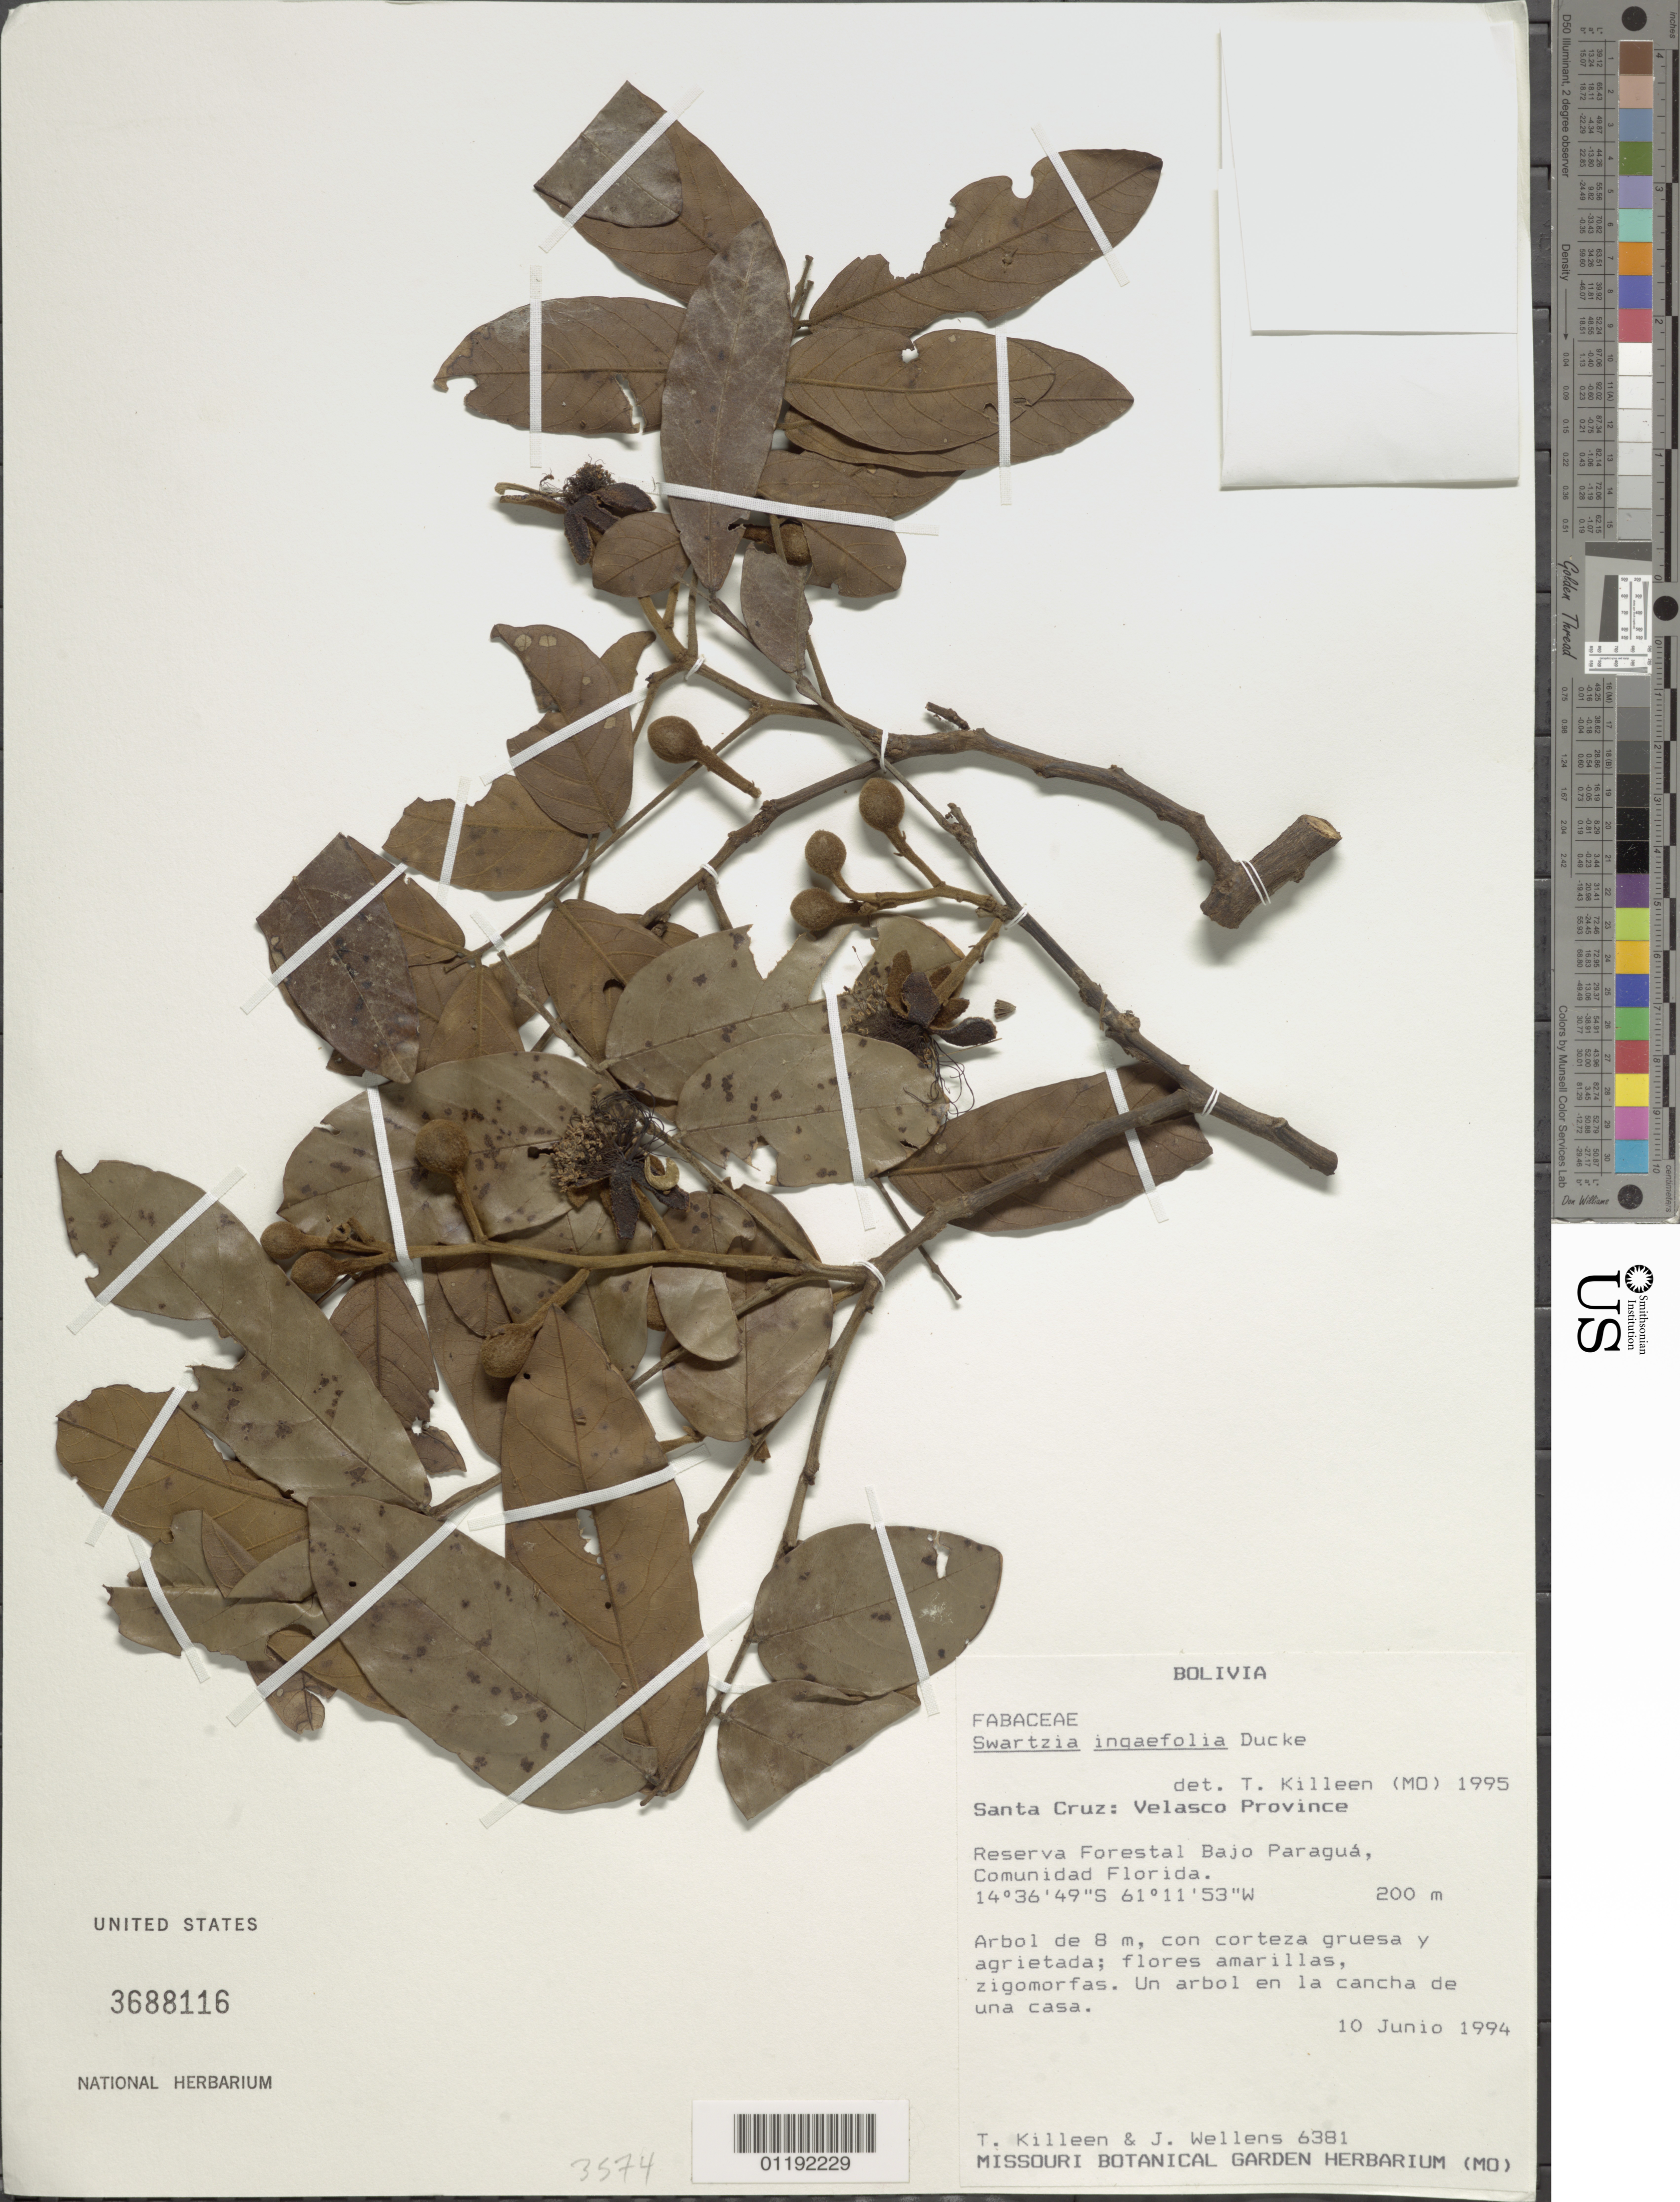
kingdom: Plantae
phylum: Tracheophyta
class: Magnoliopsida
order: Fabales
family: Fabaceae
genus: Swartzia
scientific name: Swartzia ingifolia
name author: Ducke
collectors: T. J. Killeen & J. Wellens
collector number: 6381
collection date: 1994-06-10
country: Bolivia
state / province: Santa Cruz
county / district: Velasco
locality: Reserva Forestal Bajo Paragua, Comunidad Florida.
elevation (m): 200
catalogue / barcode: US 3688116